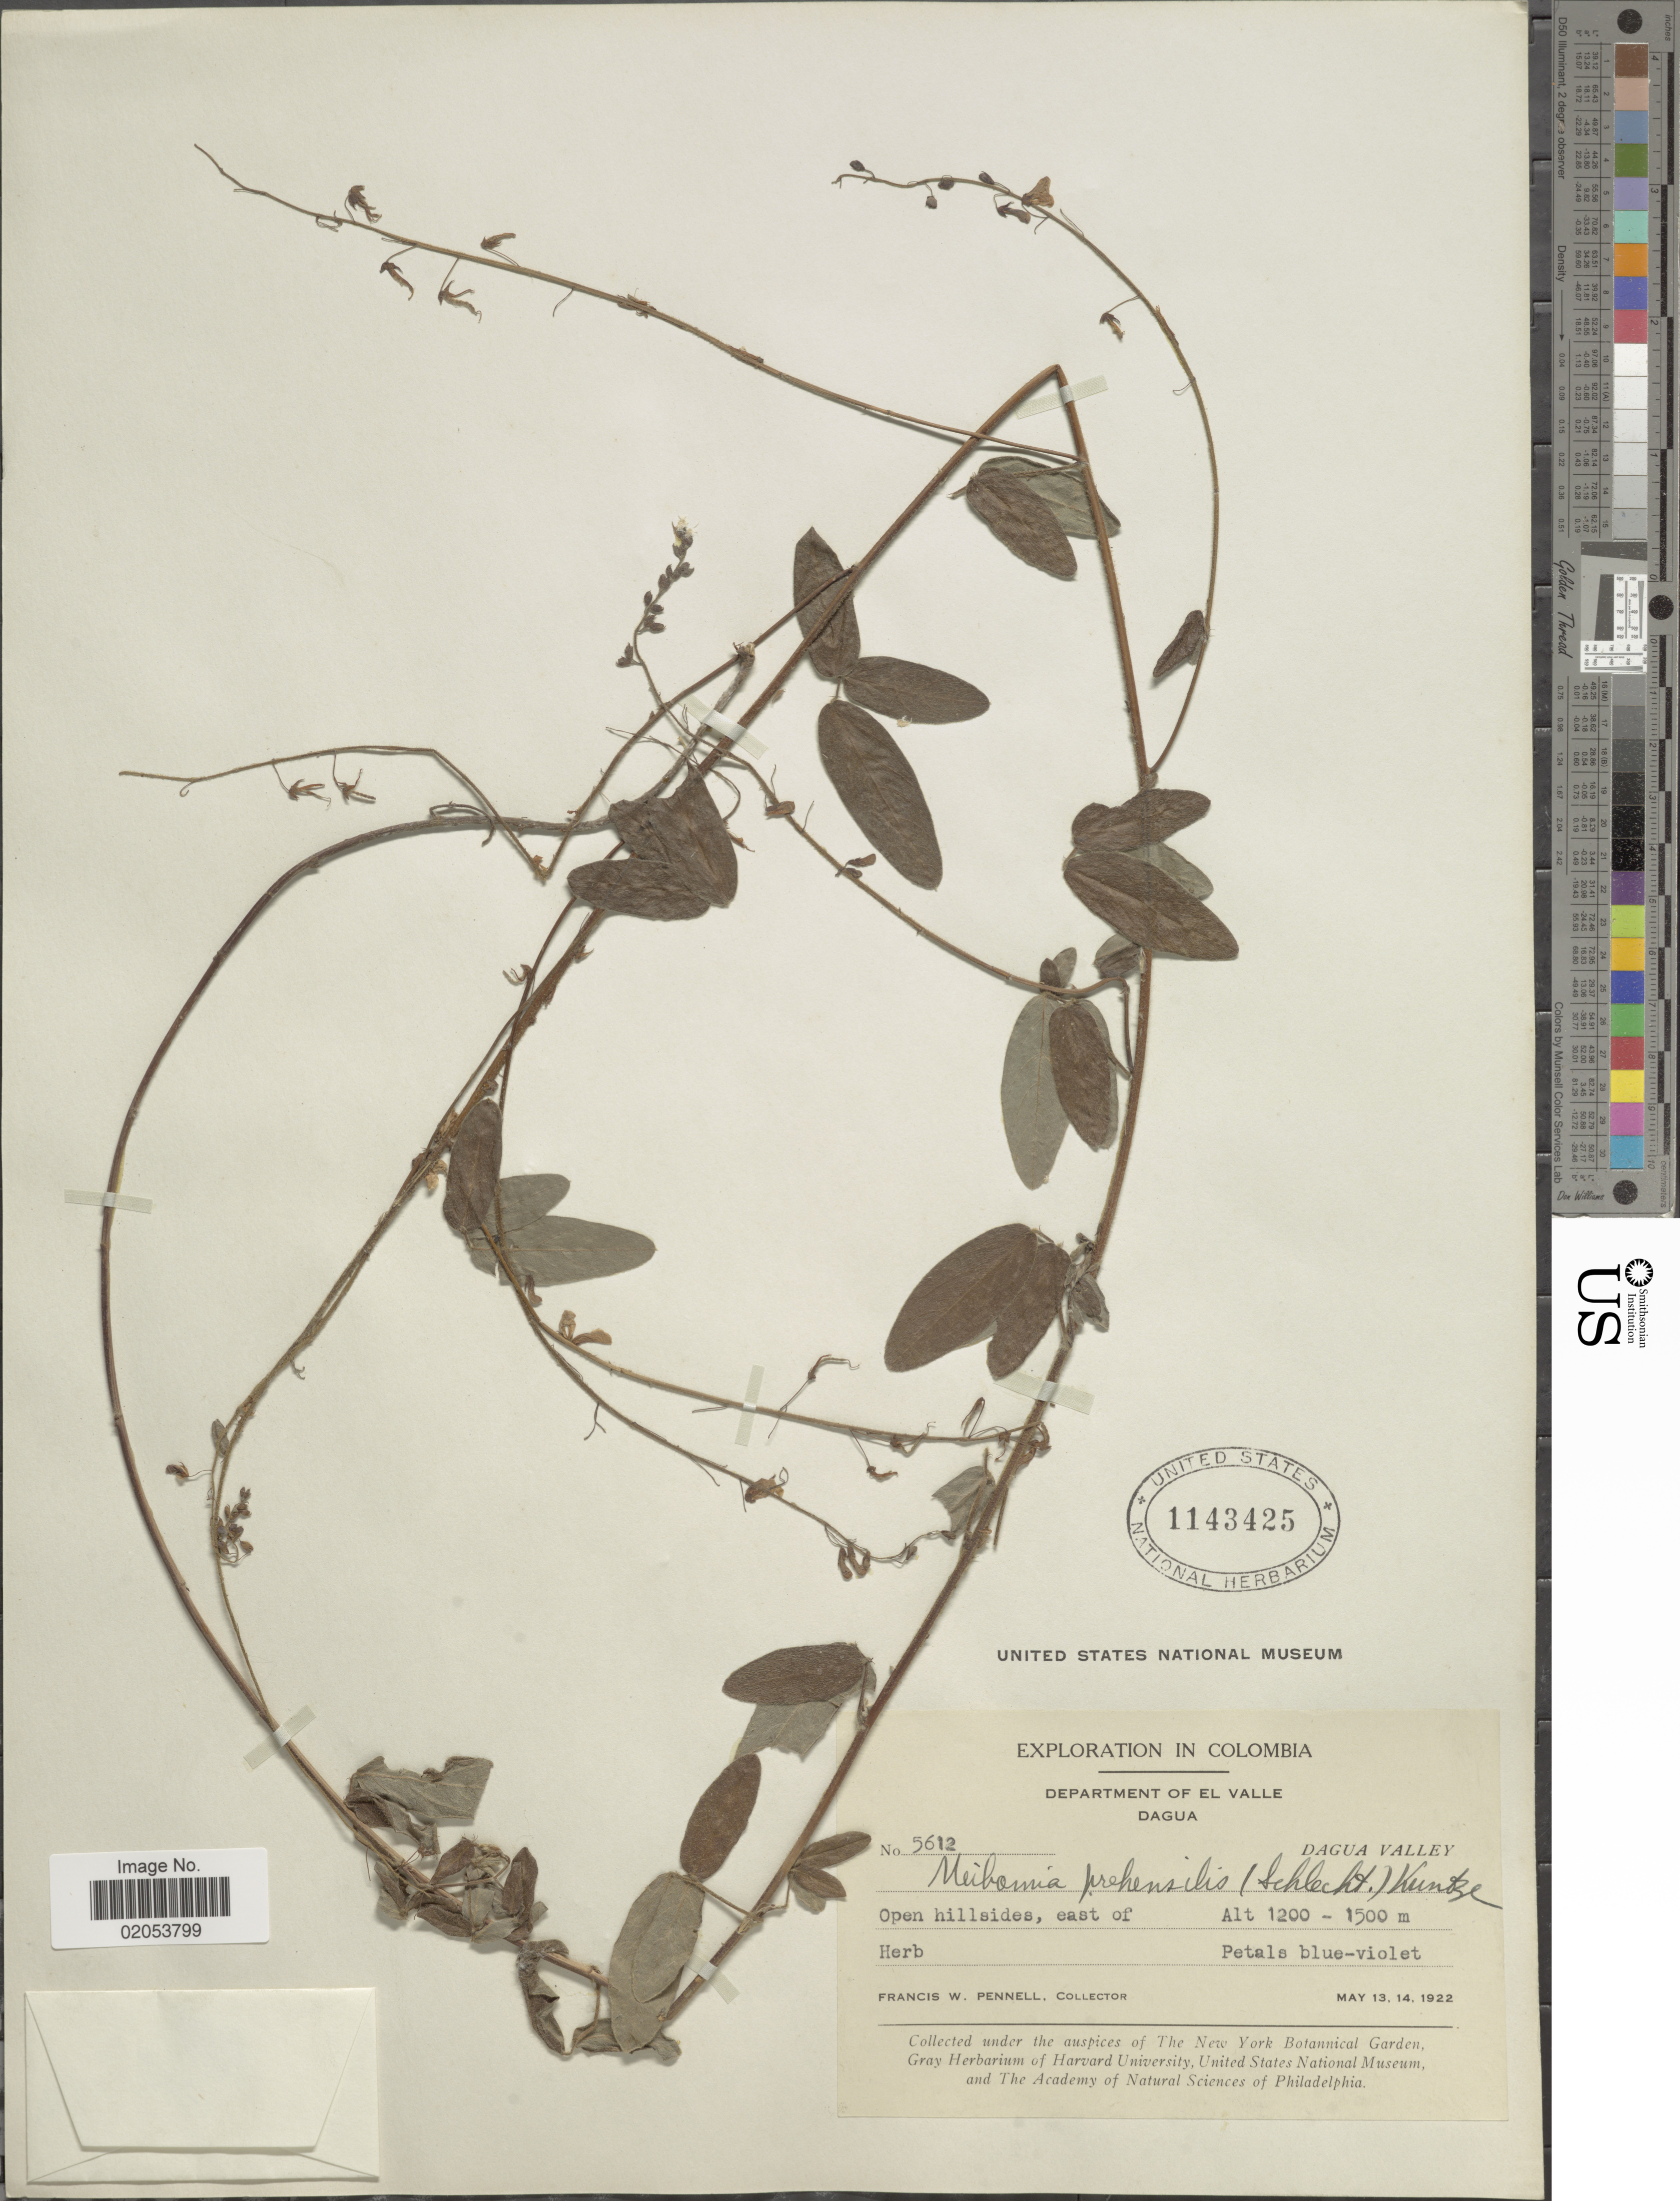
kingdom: Plantae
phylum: Tracheophyta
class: Magnoliopsida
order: Fabales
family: Fabaceae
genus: Desmodium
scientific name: Desmodium prehensile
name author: Schltdl.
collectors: F. W. Pennell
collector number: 5612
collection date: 1922-05-13/1922-05-14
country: Colombia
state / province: Valle del Cauca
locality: Department of El Valle. Dagua Valley. Open hillsides, east of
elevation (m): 1200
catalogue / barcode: US 1143425